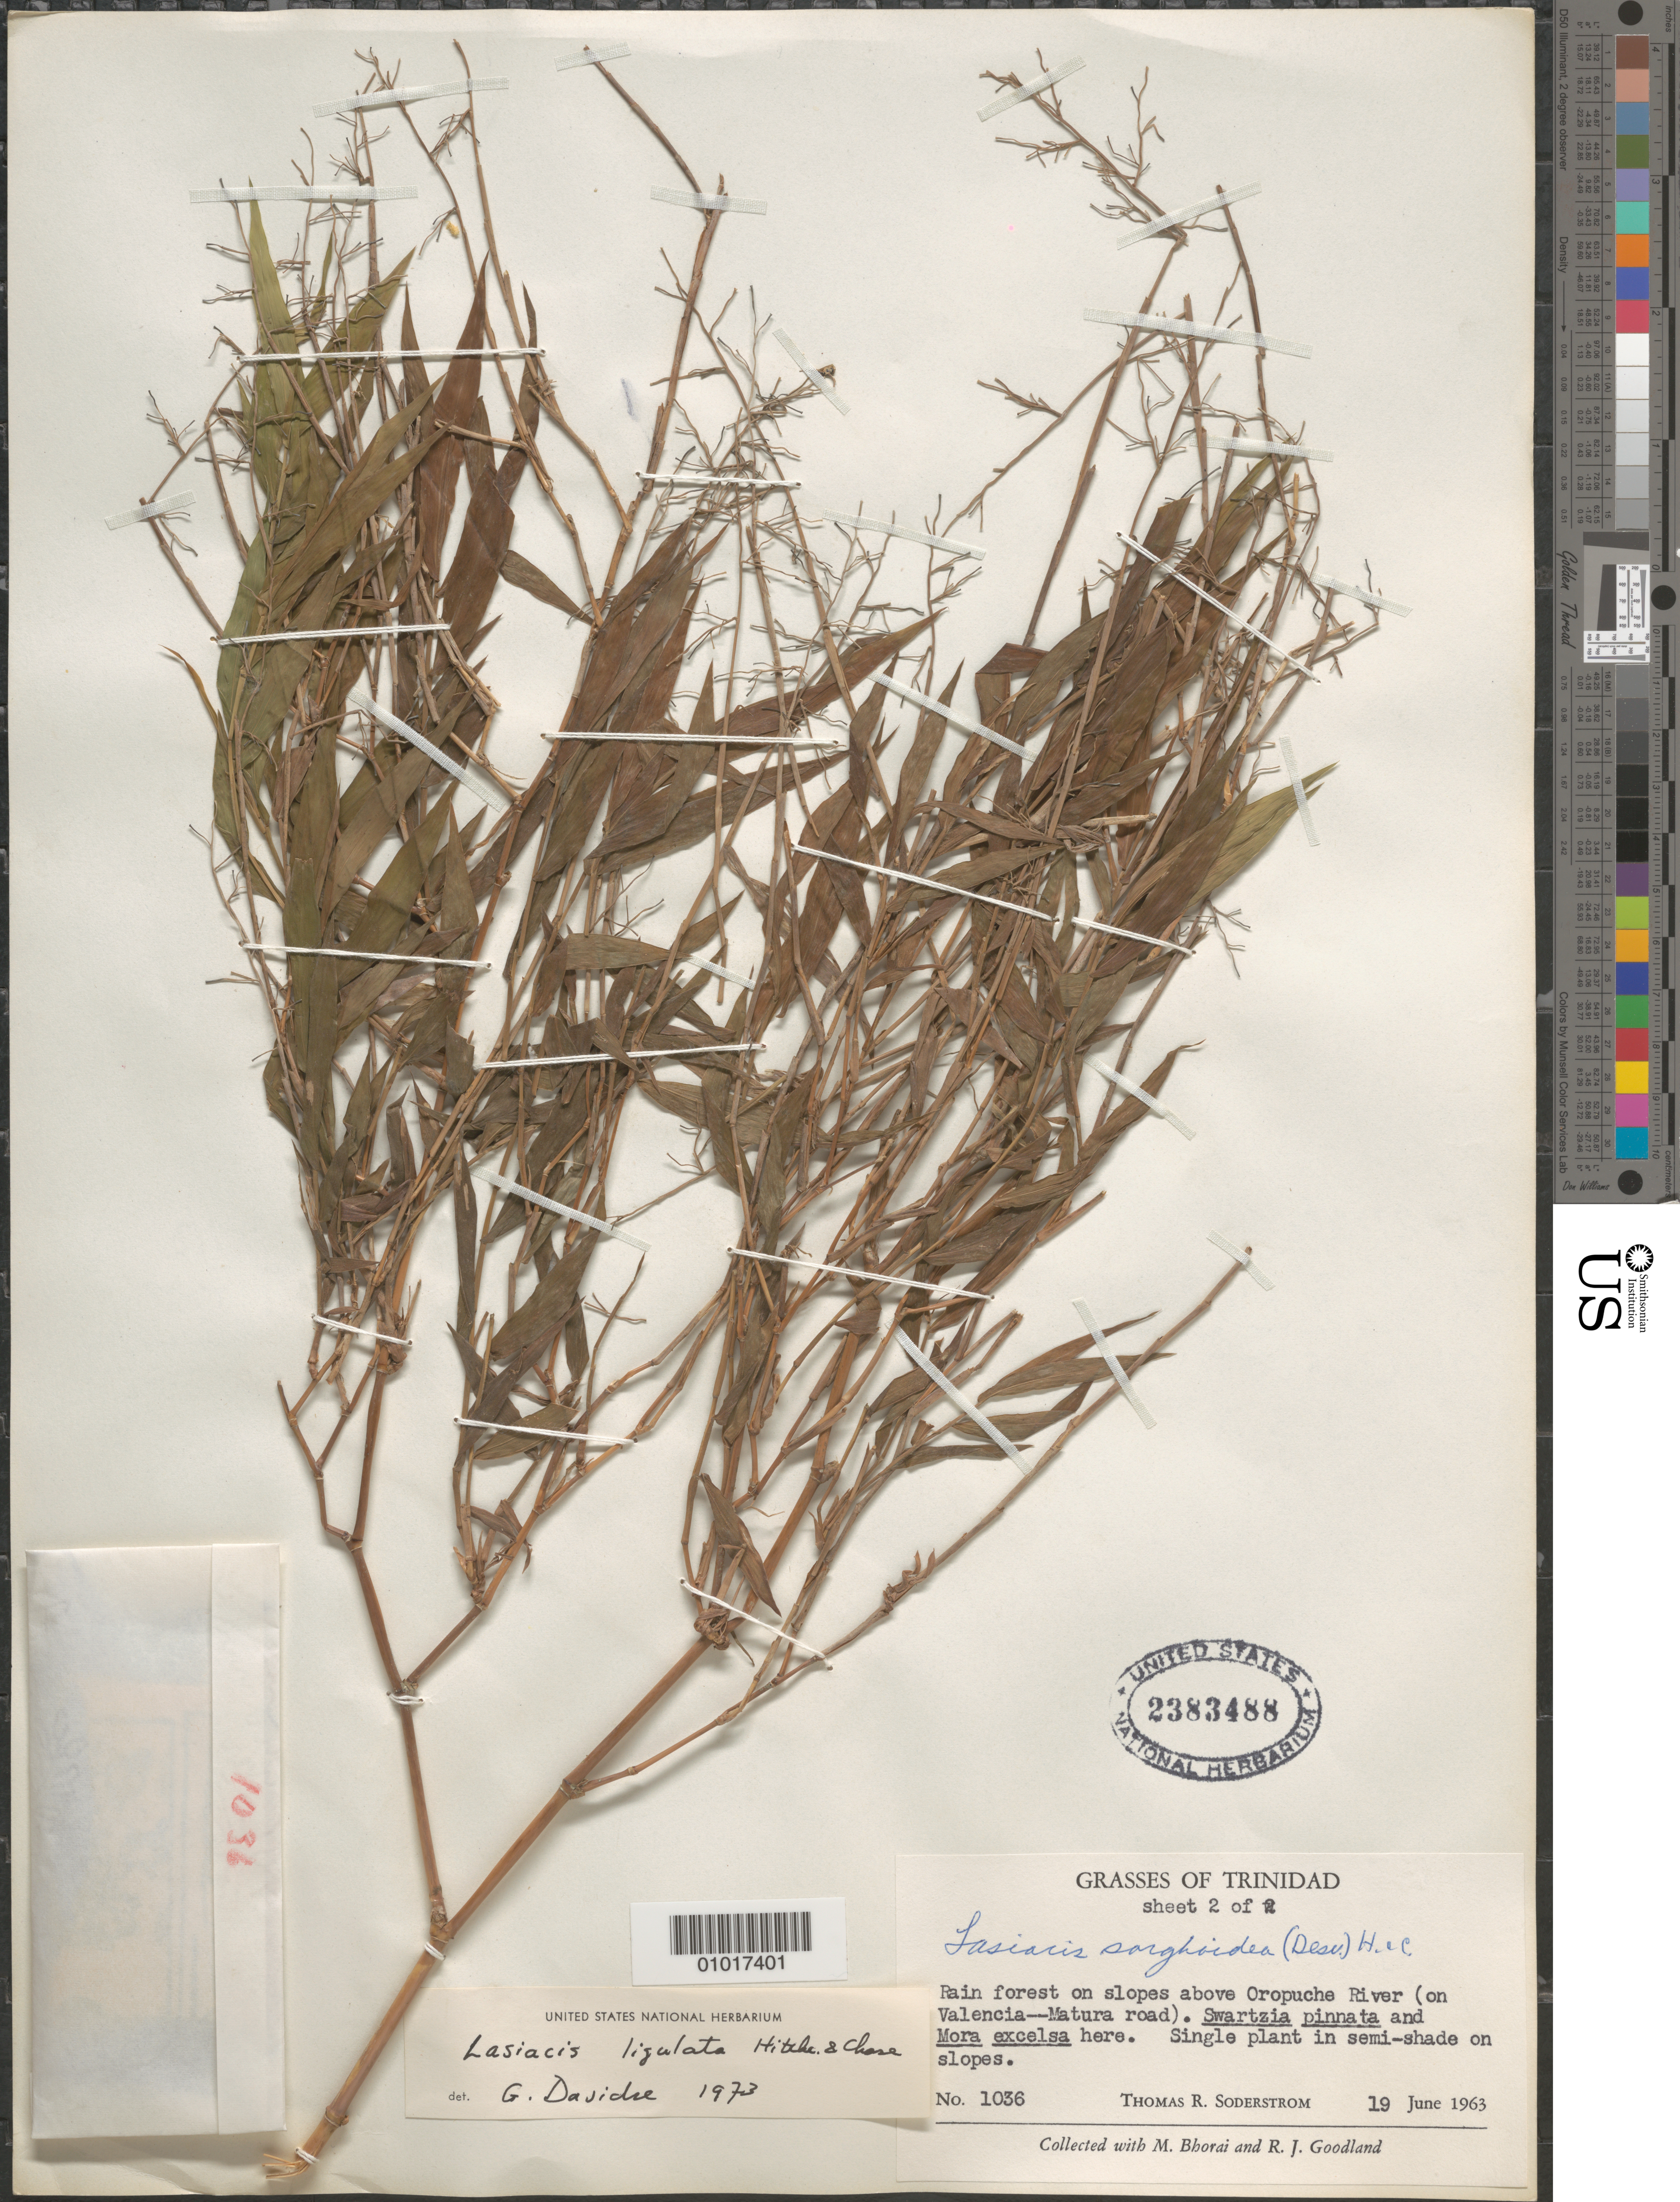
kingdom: Plantae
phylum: Tracheophyta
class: Liliopsida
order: Poales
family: Poaceae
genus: Lasiacis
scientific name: Lasiacis ligulata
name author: Hitchc. & Chase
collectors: T. R. Soderstrom, M. Bhorai & R. Goodland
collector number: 1036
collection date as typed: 19 Jun 1963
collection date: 1963-06-19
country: Trinidad and Tobago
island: Trinidad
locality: Rainforest on slopes above oropuche River (on Valencia Matura road).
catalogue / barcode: US 2383488